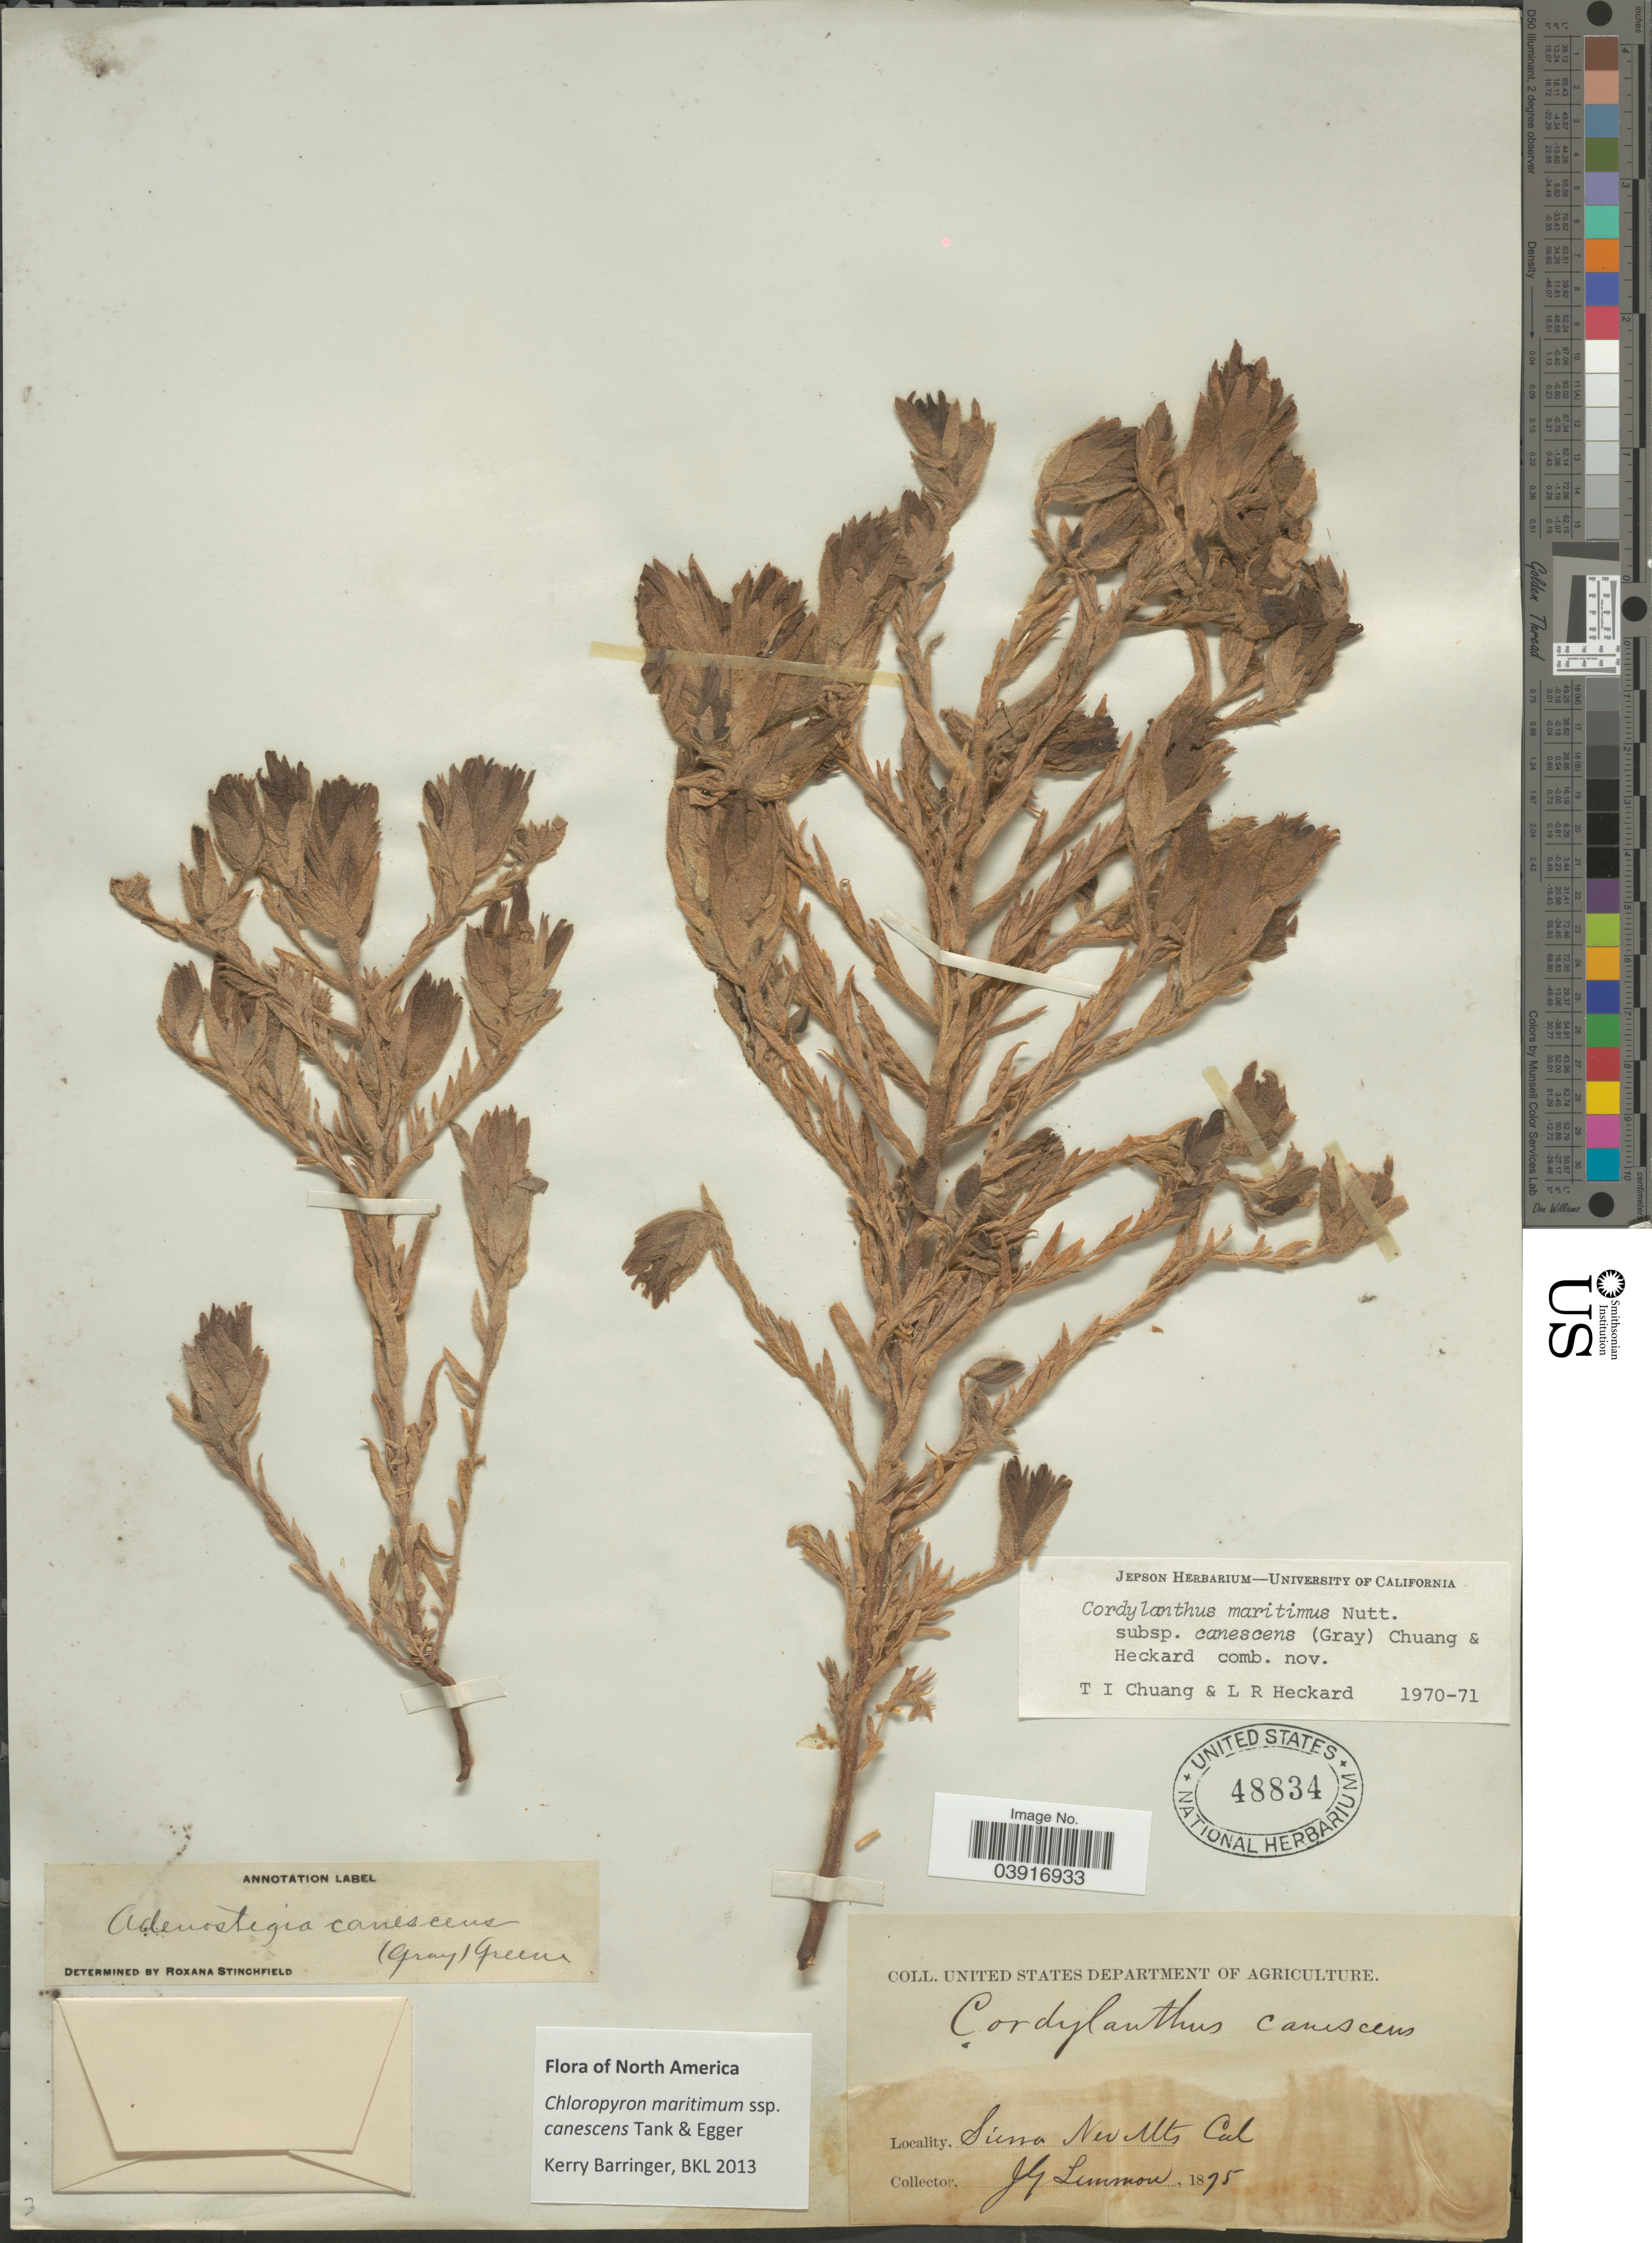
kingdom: Plantae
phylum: Tracheophyta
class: Magnoliopsida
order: Lamiales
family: Orobanchaceae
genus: Chloropyron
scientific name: Chloropyron maritimum subsp. canescens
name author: (A. Gray) Tank & J.M. Egger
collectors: J. Lemmon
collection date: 1875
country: United States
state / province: California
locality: Sierra Nev Mts.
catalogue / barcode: US 48834